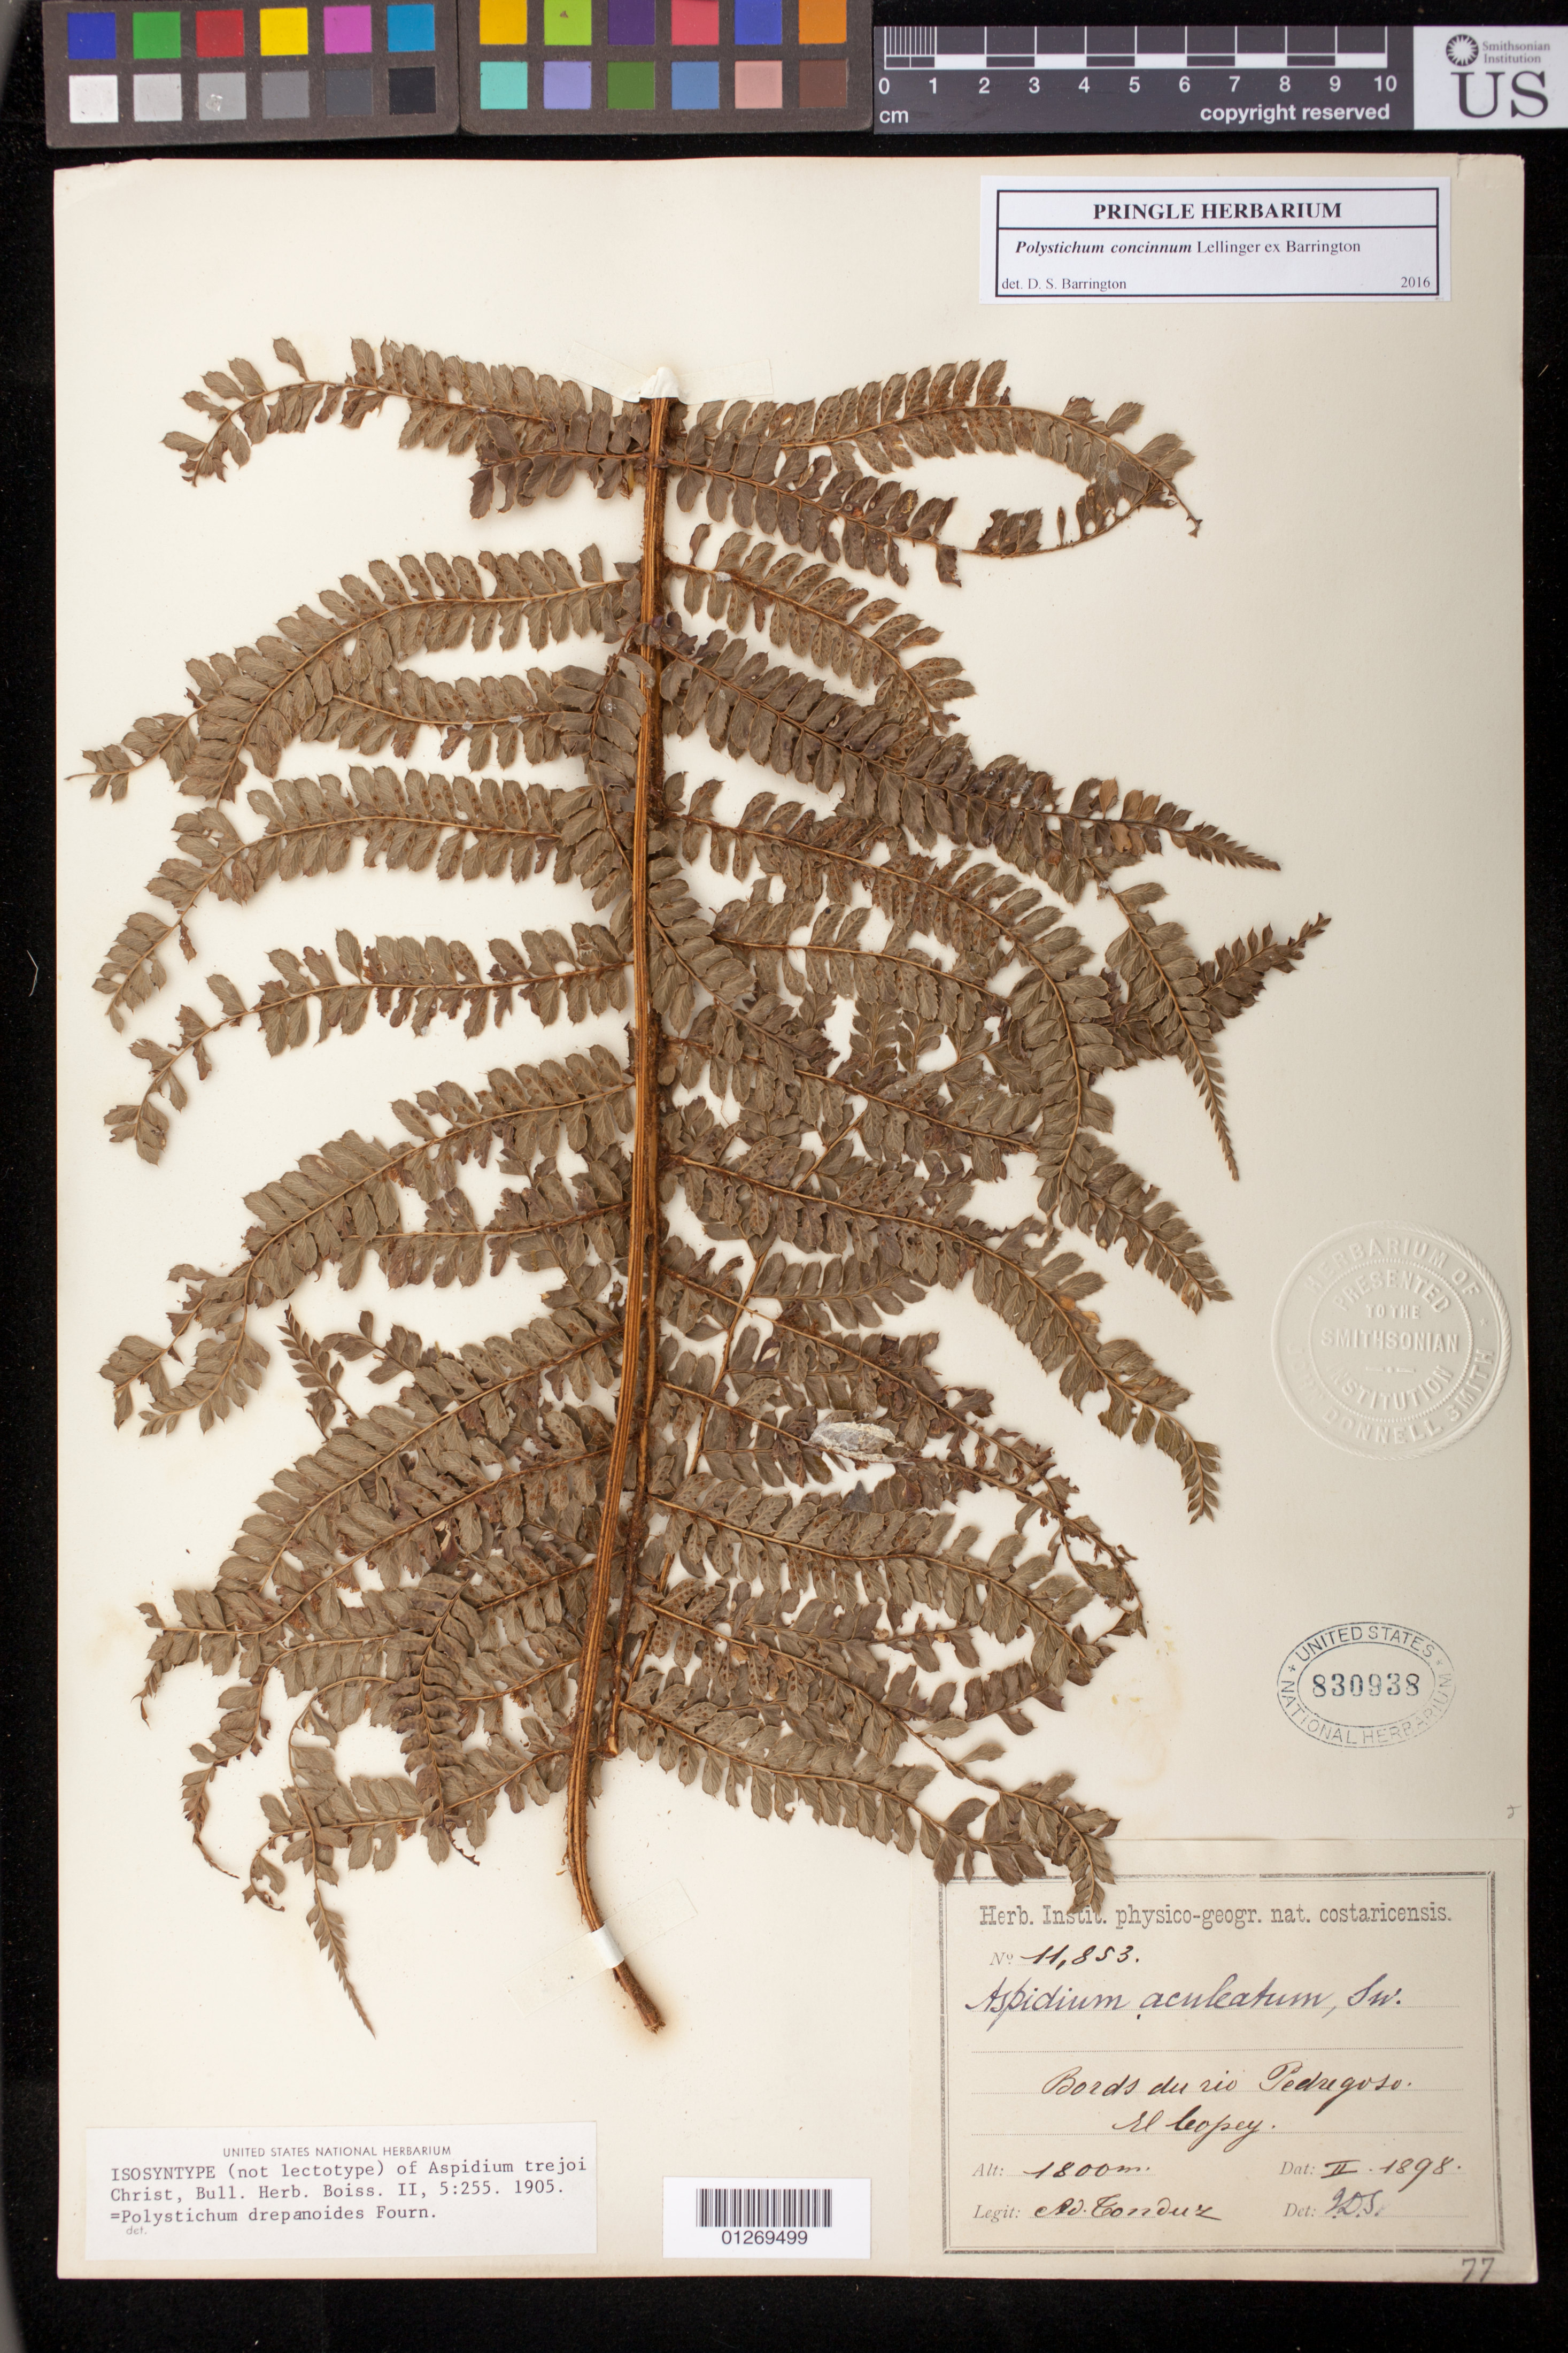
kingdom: Plantae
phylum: Tracheophyta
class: Polypodiopsida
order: Polypodiales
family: Tectariaceae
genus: Aspidium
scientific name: Aspidium trejoi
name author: Christ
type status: Isosyntype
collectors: A. Tonduz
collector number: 11853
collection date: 1898-02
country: Costa Rica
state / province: San José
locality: Bords du rio Pedregoso, El Copey.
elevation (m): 1800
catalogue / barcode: US 830938